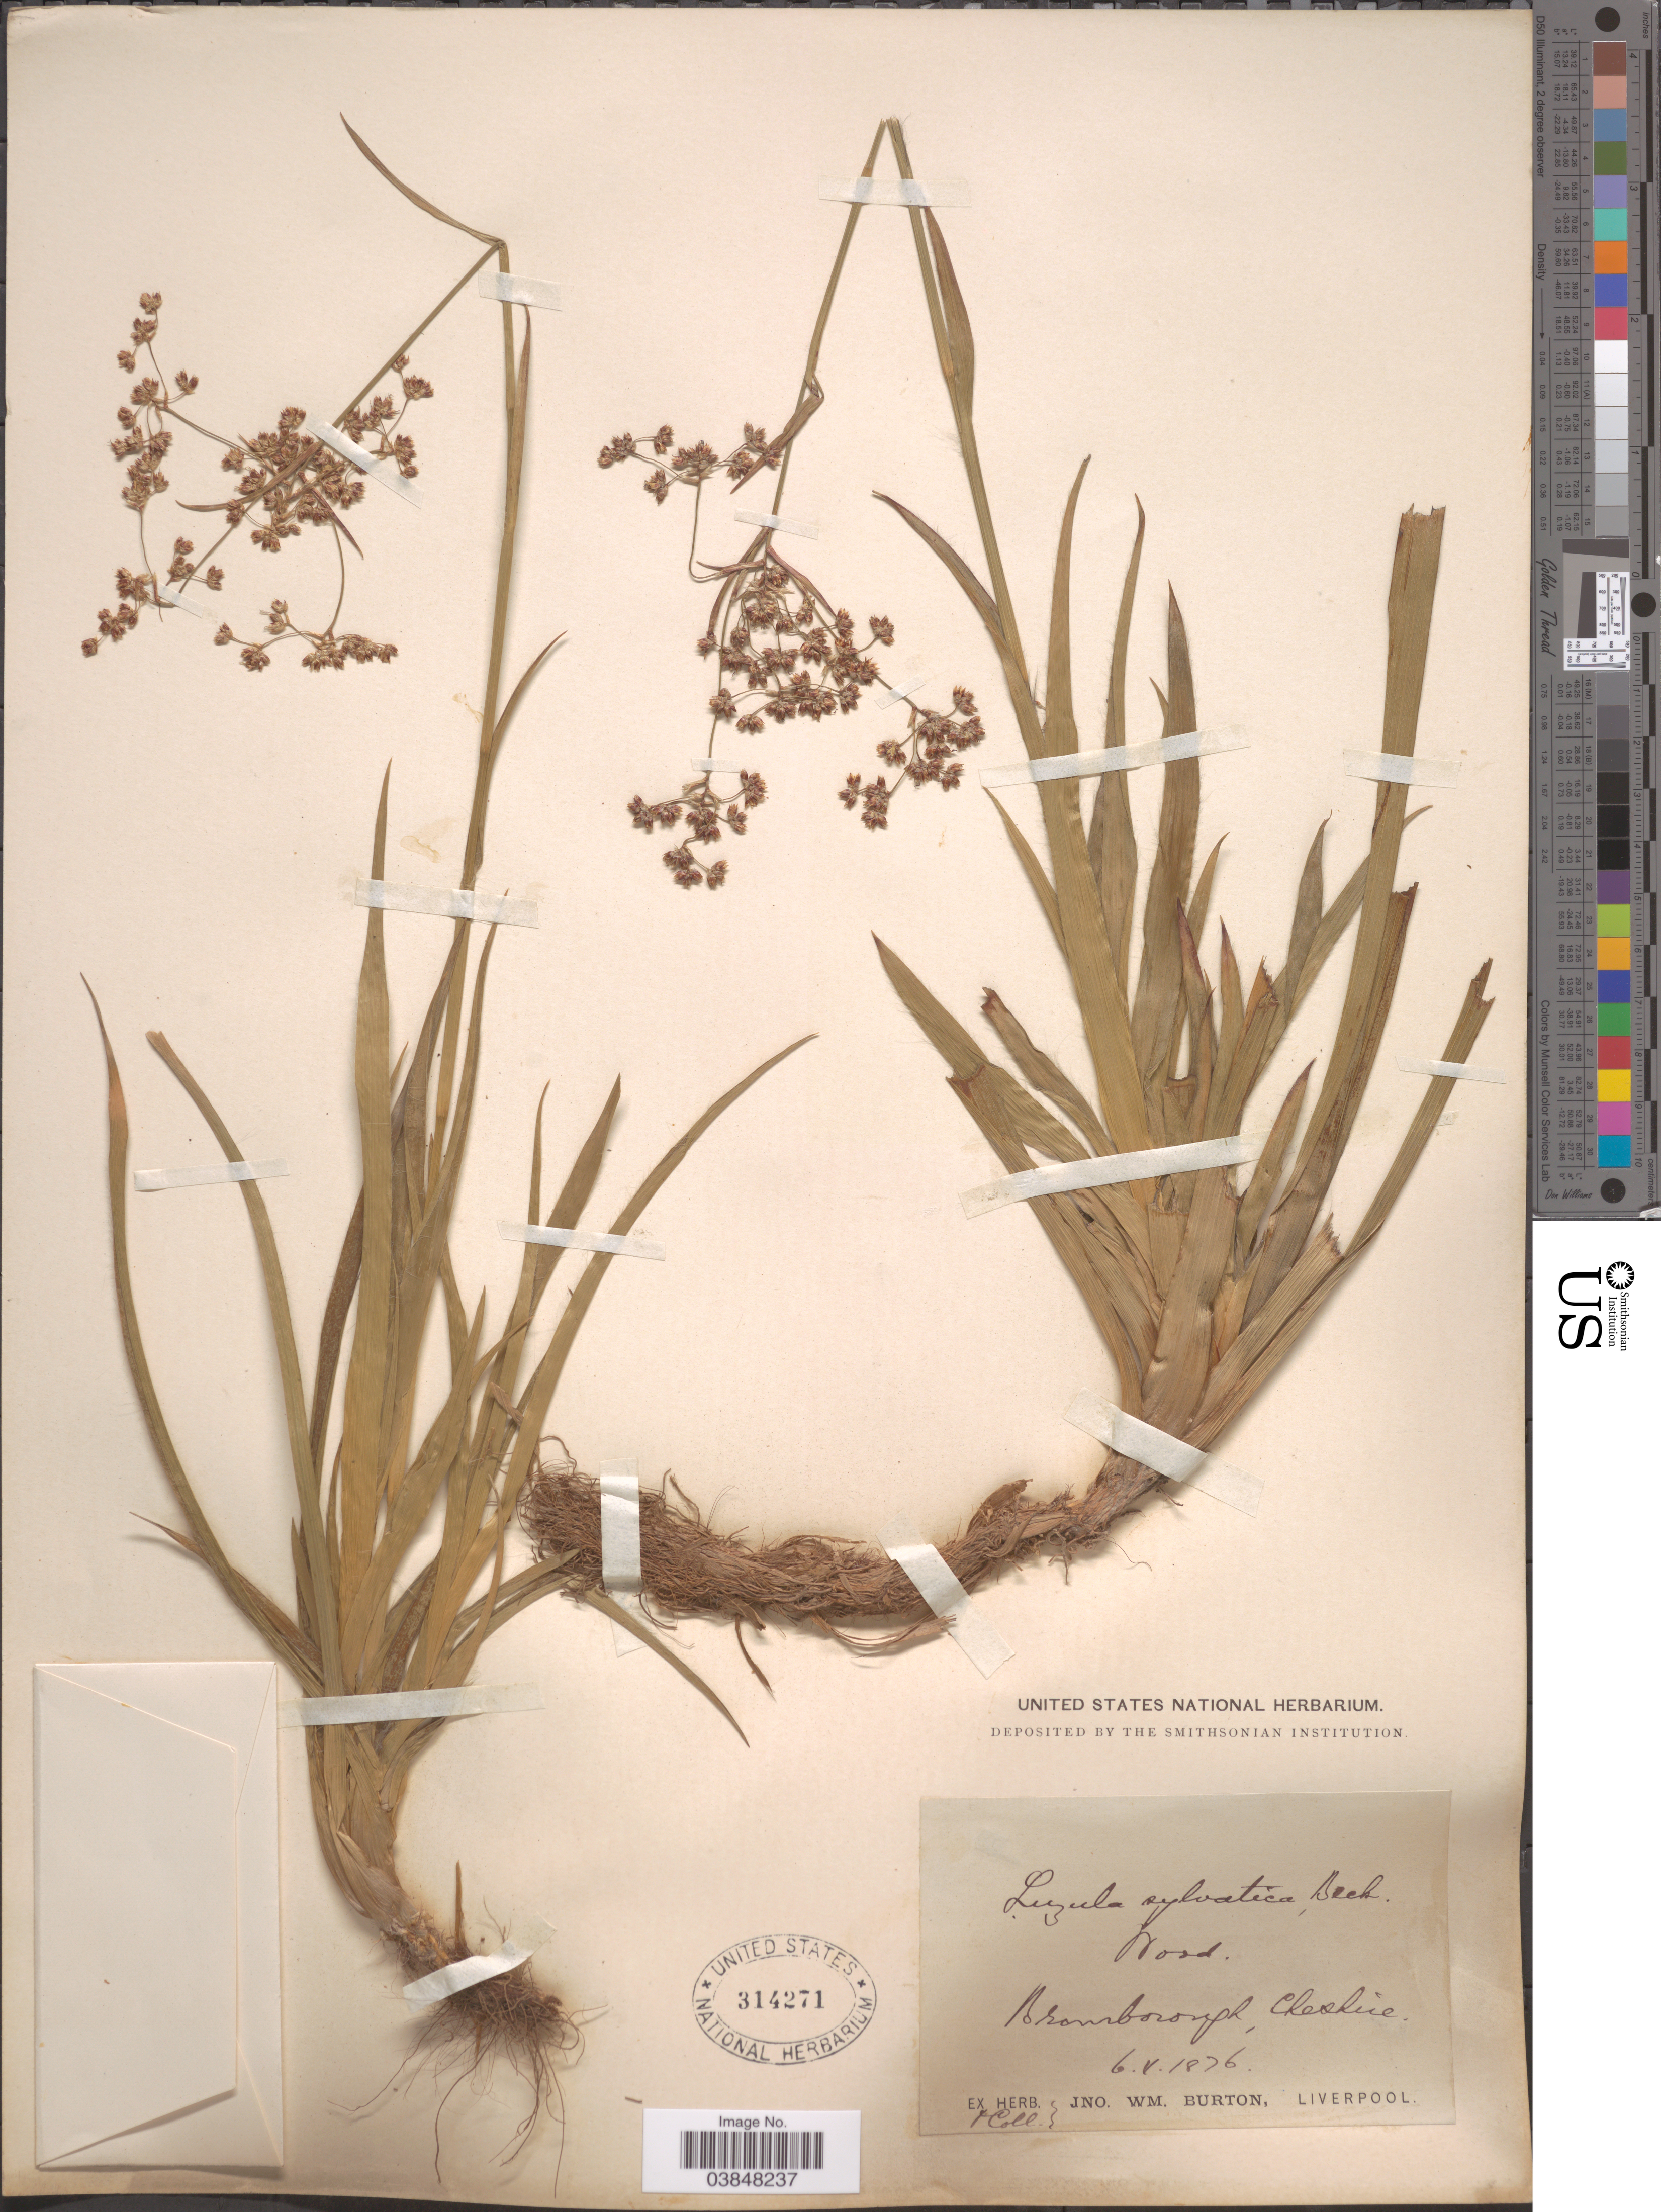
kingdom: Plantae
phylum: Tracheophyta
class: Liliopsida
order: Poales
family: Juncaceae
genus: Luzula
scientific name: Luzula sylvatica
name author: (Huds.) Gaudin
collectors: J. Burton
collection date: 1876-05-06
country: United Kingdom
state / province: England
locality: Bromborough, Cheshire.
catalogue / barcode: US 314271